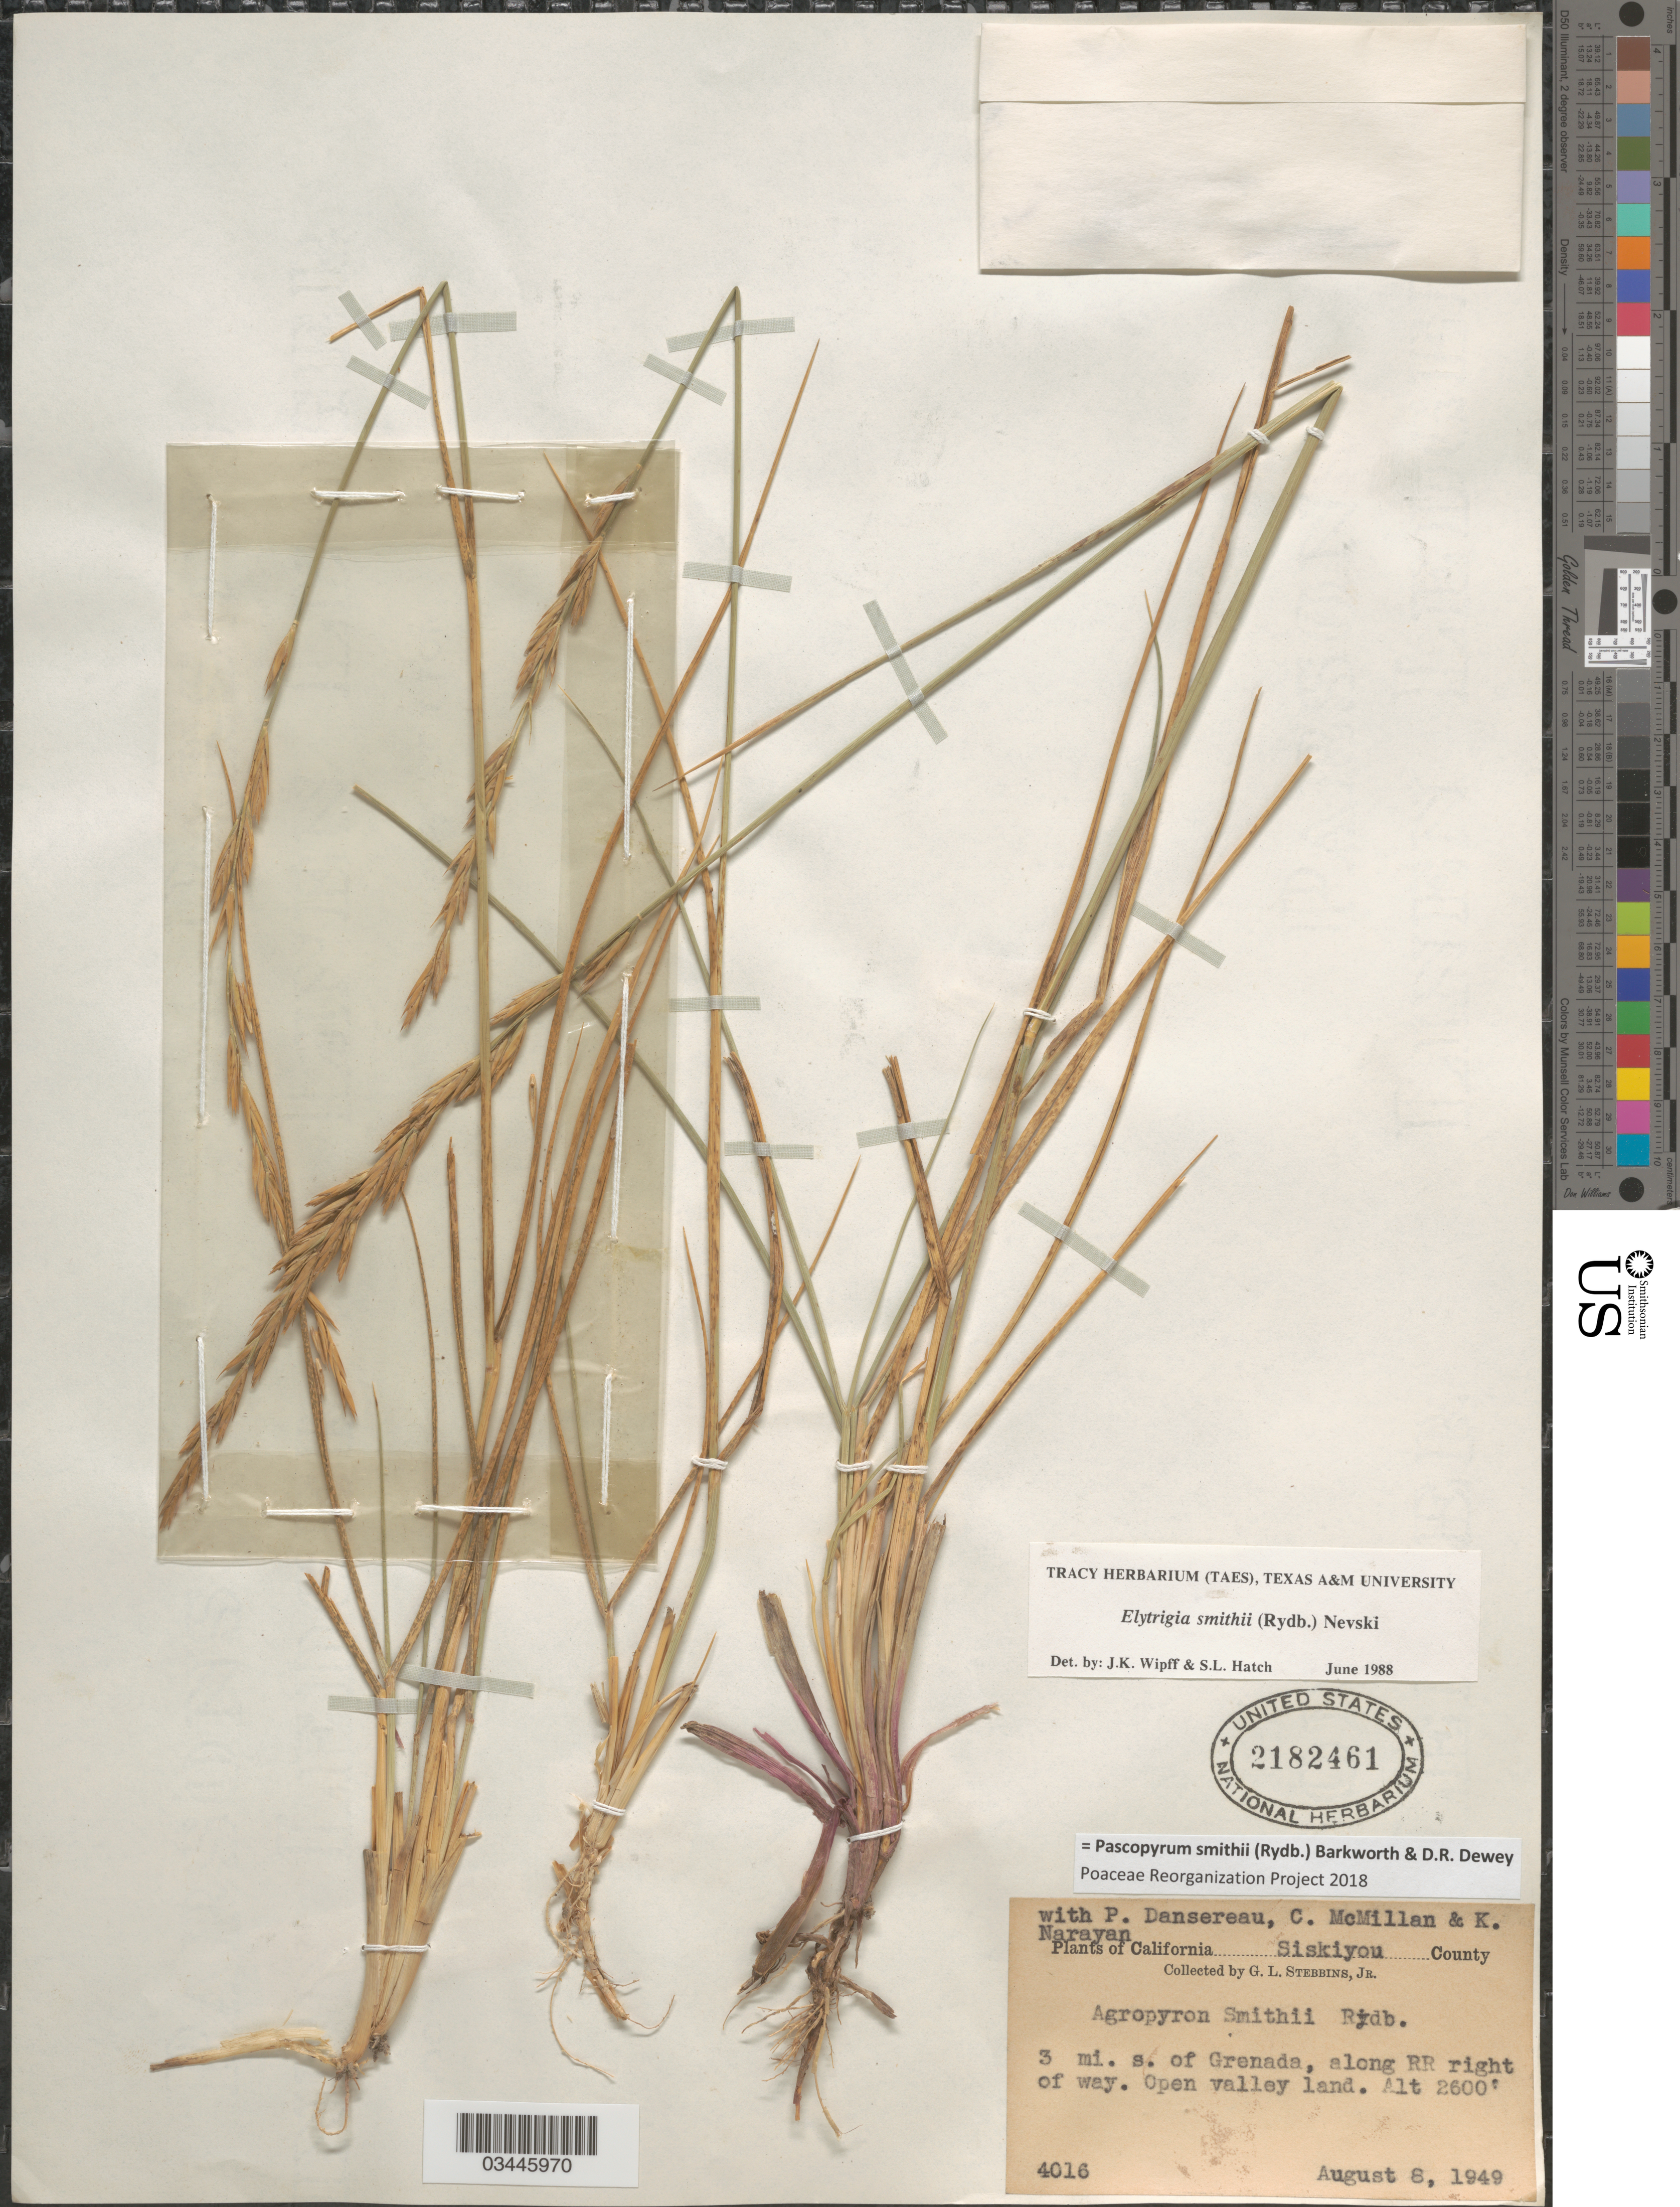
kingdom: Plantae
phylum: Tracheophyta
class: Liliopsida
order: Poales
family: Poaceae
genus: Pascopyrum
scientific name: Pascopyrum smithii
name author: (Rydb.) Barkworth & Dewey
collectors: G. L. Stebbins, P. Dansereau, C. McMillan & K. Narayan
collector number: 4016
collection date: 1949-08-08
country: United States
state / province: California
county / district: Siskiyou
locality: Siskiyou County. 3 mi. s. of Grenada, along RR right of way.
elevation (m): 792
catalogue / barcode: US 2182461